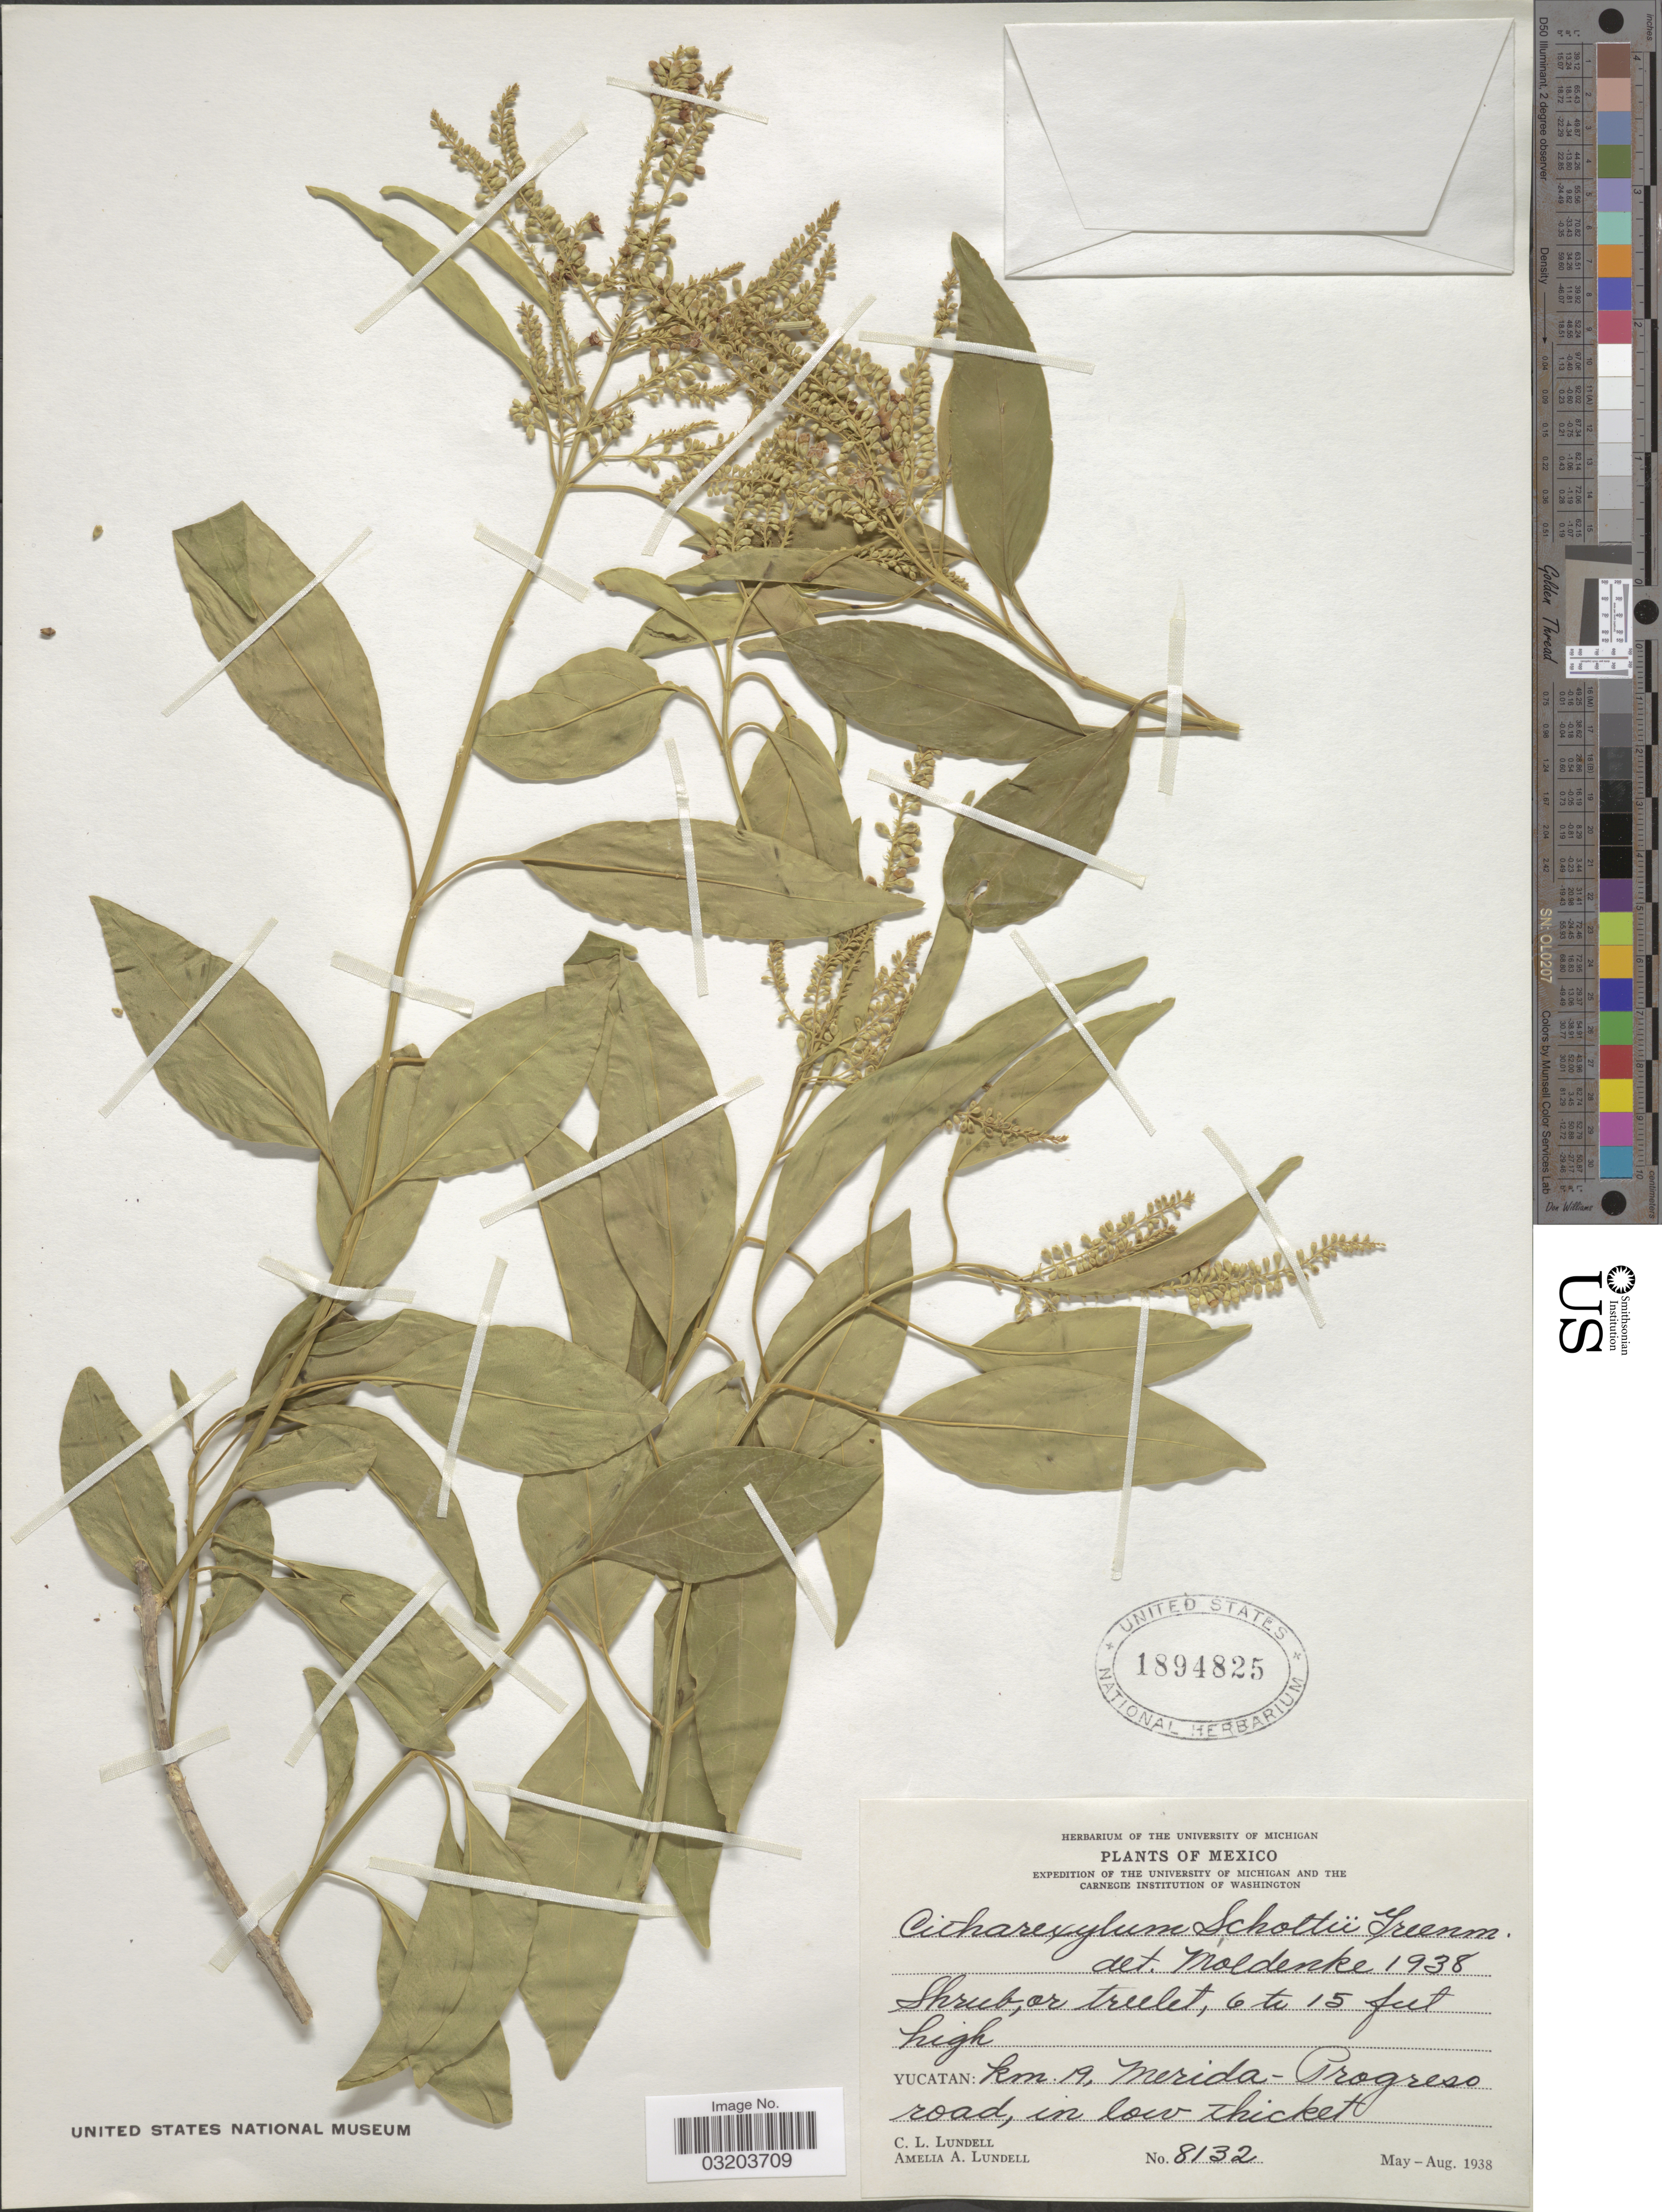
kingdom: Plantae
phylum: Tracheophyta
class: Magnoliopsida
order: Lamiales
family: Verbenaceae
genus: Citharexylum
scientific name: Citharexylum schottii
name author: Greenm.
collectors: C. L. Lundell & A. A. Lundell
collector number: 8132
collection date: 1938-05/1938-08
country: Mexico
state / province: Yucatan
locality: Km. 19, Merida-Progreso road.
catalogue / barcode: US 1894825